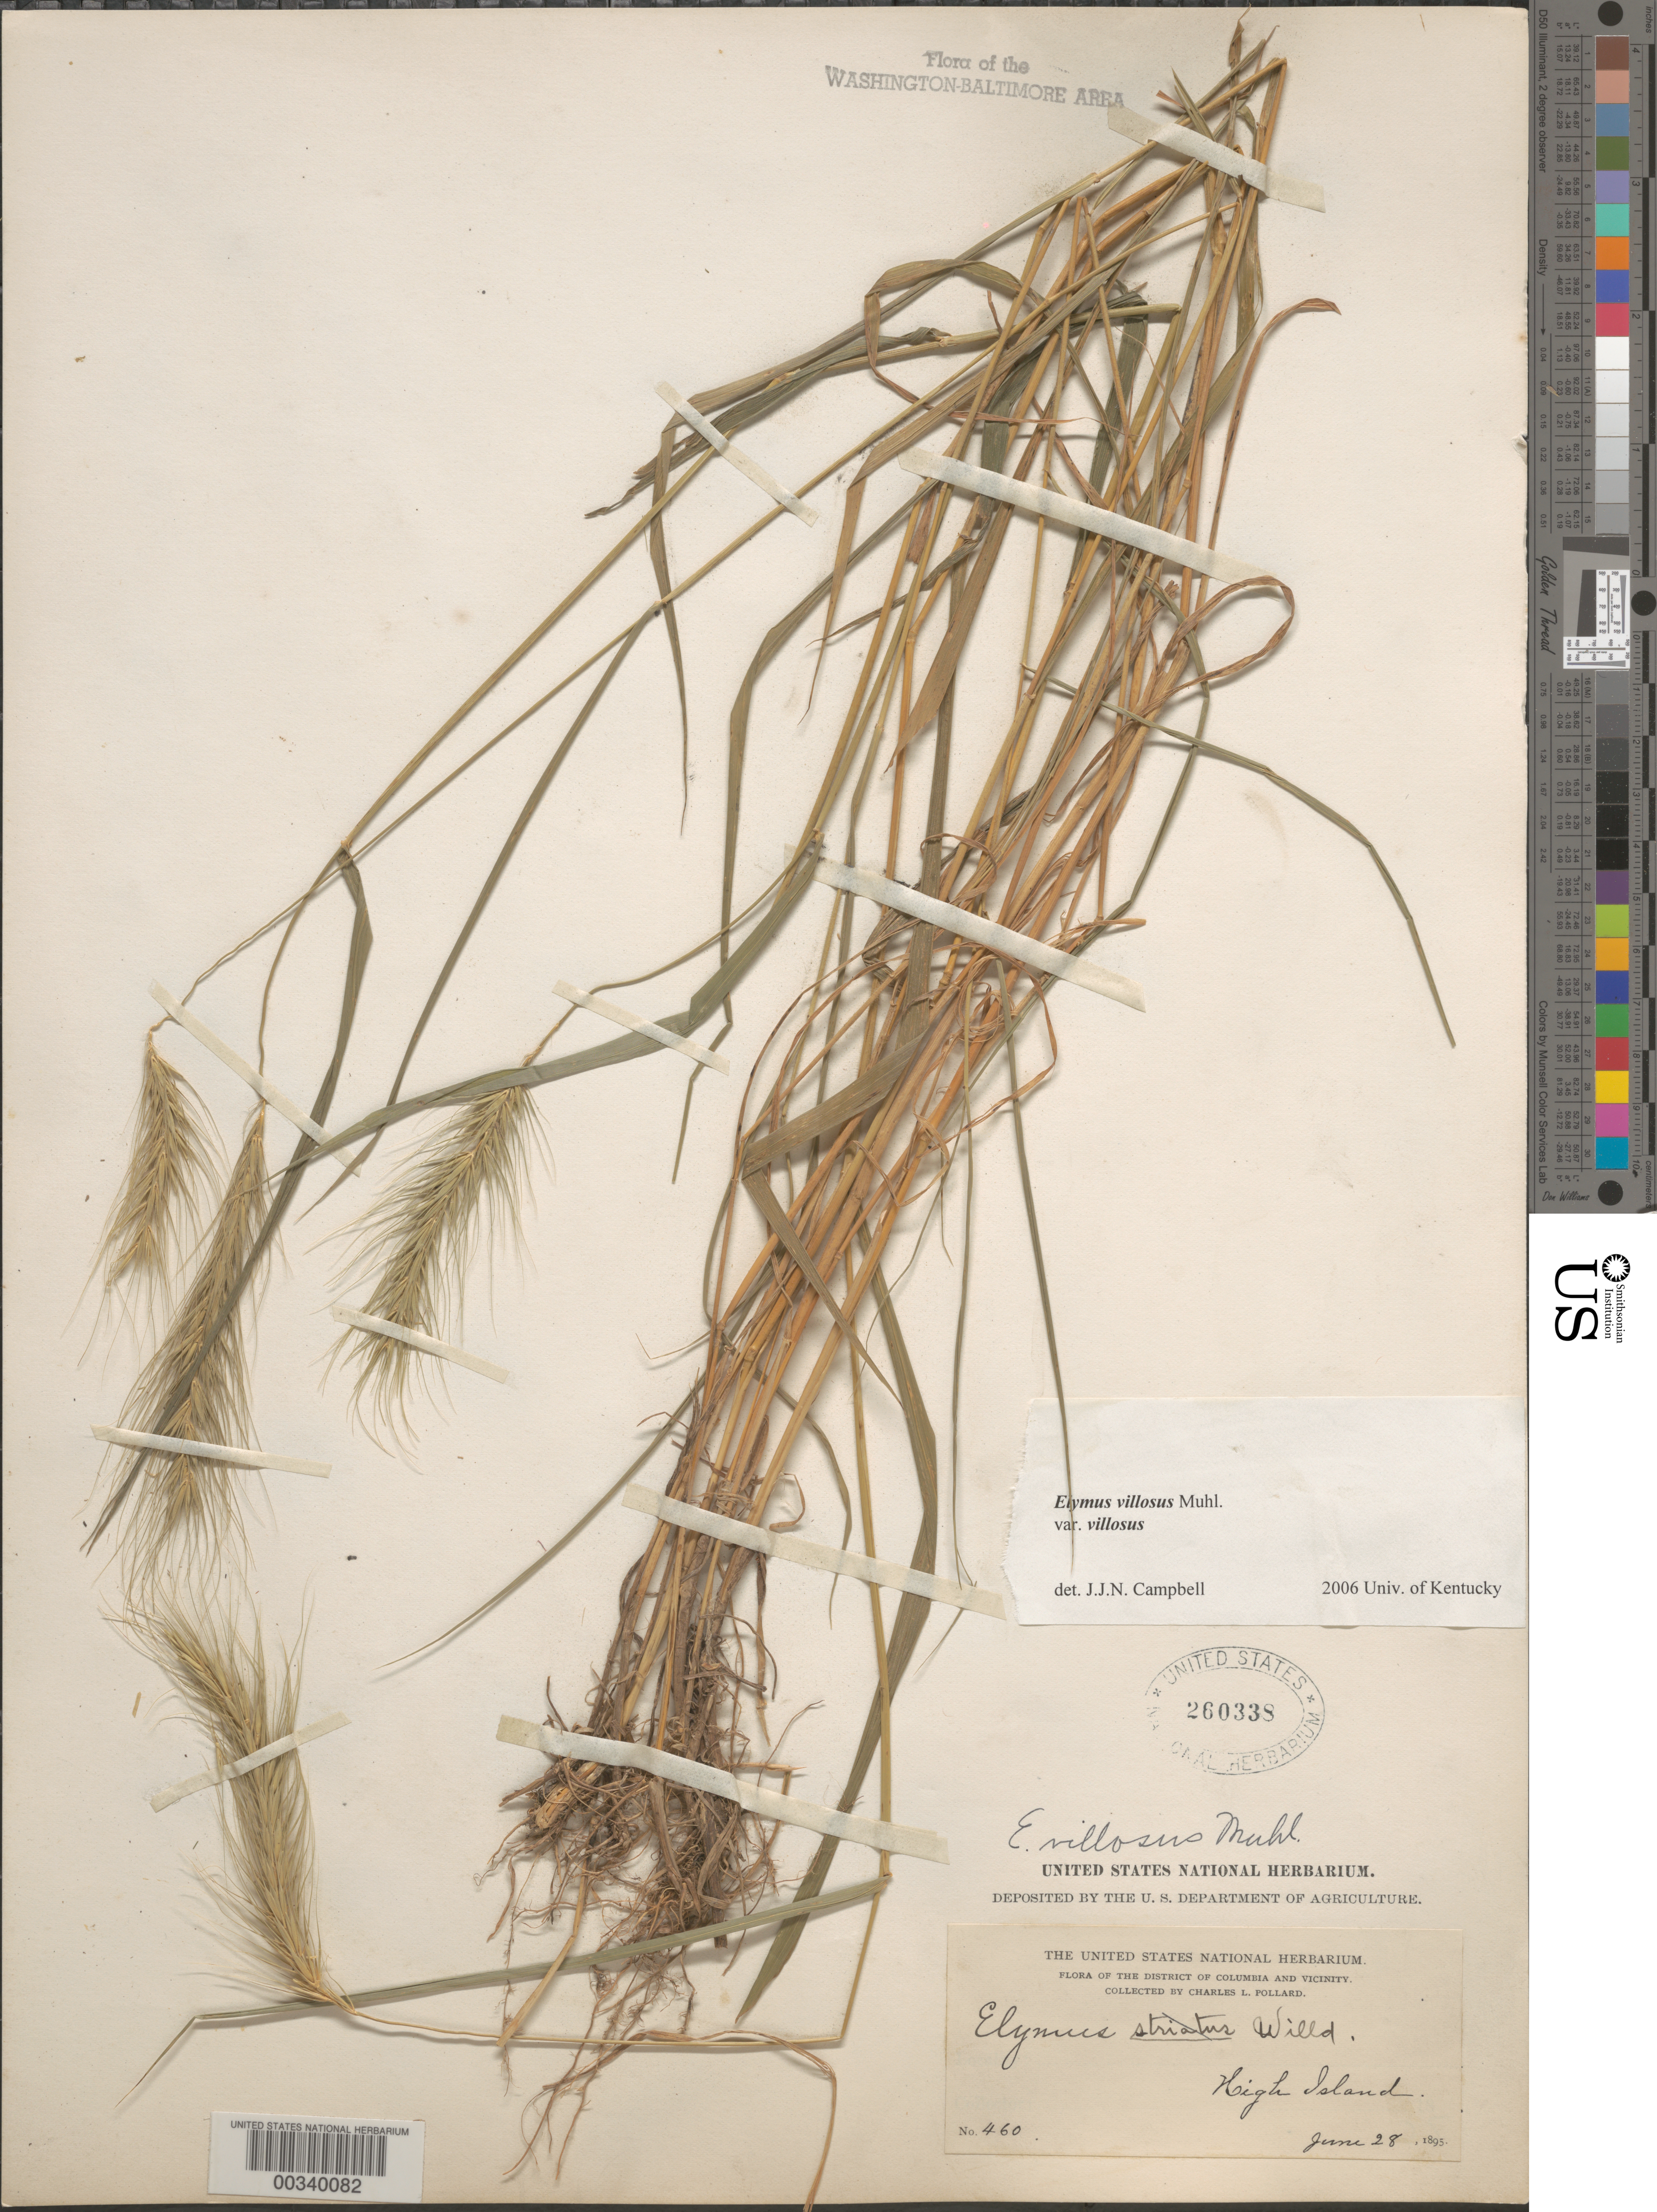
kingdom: Plantae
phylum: Tracheophyta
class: Liliopsida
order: Poales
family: Poaceae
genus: Elymus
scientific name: Elymus villosus var. villosus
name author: Muhl.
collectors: C. L. Pollard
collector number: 460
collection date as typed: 28 Jun 1895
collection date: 1895-06-28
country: United States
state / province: Maryland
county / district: Montgomery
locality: High Island C. & O. Canal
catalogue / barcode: US 260338